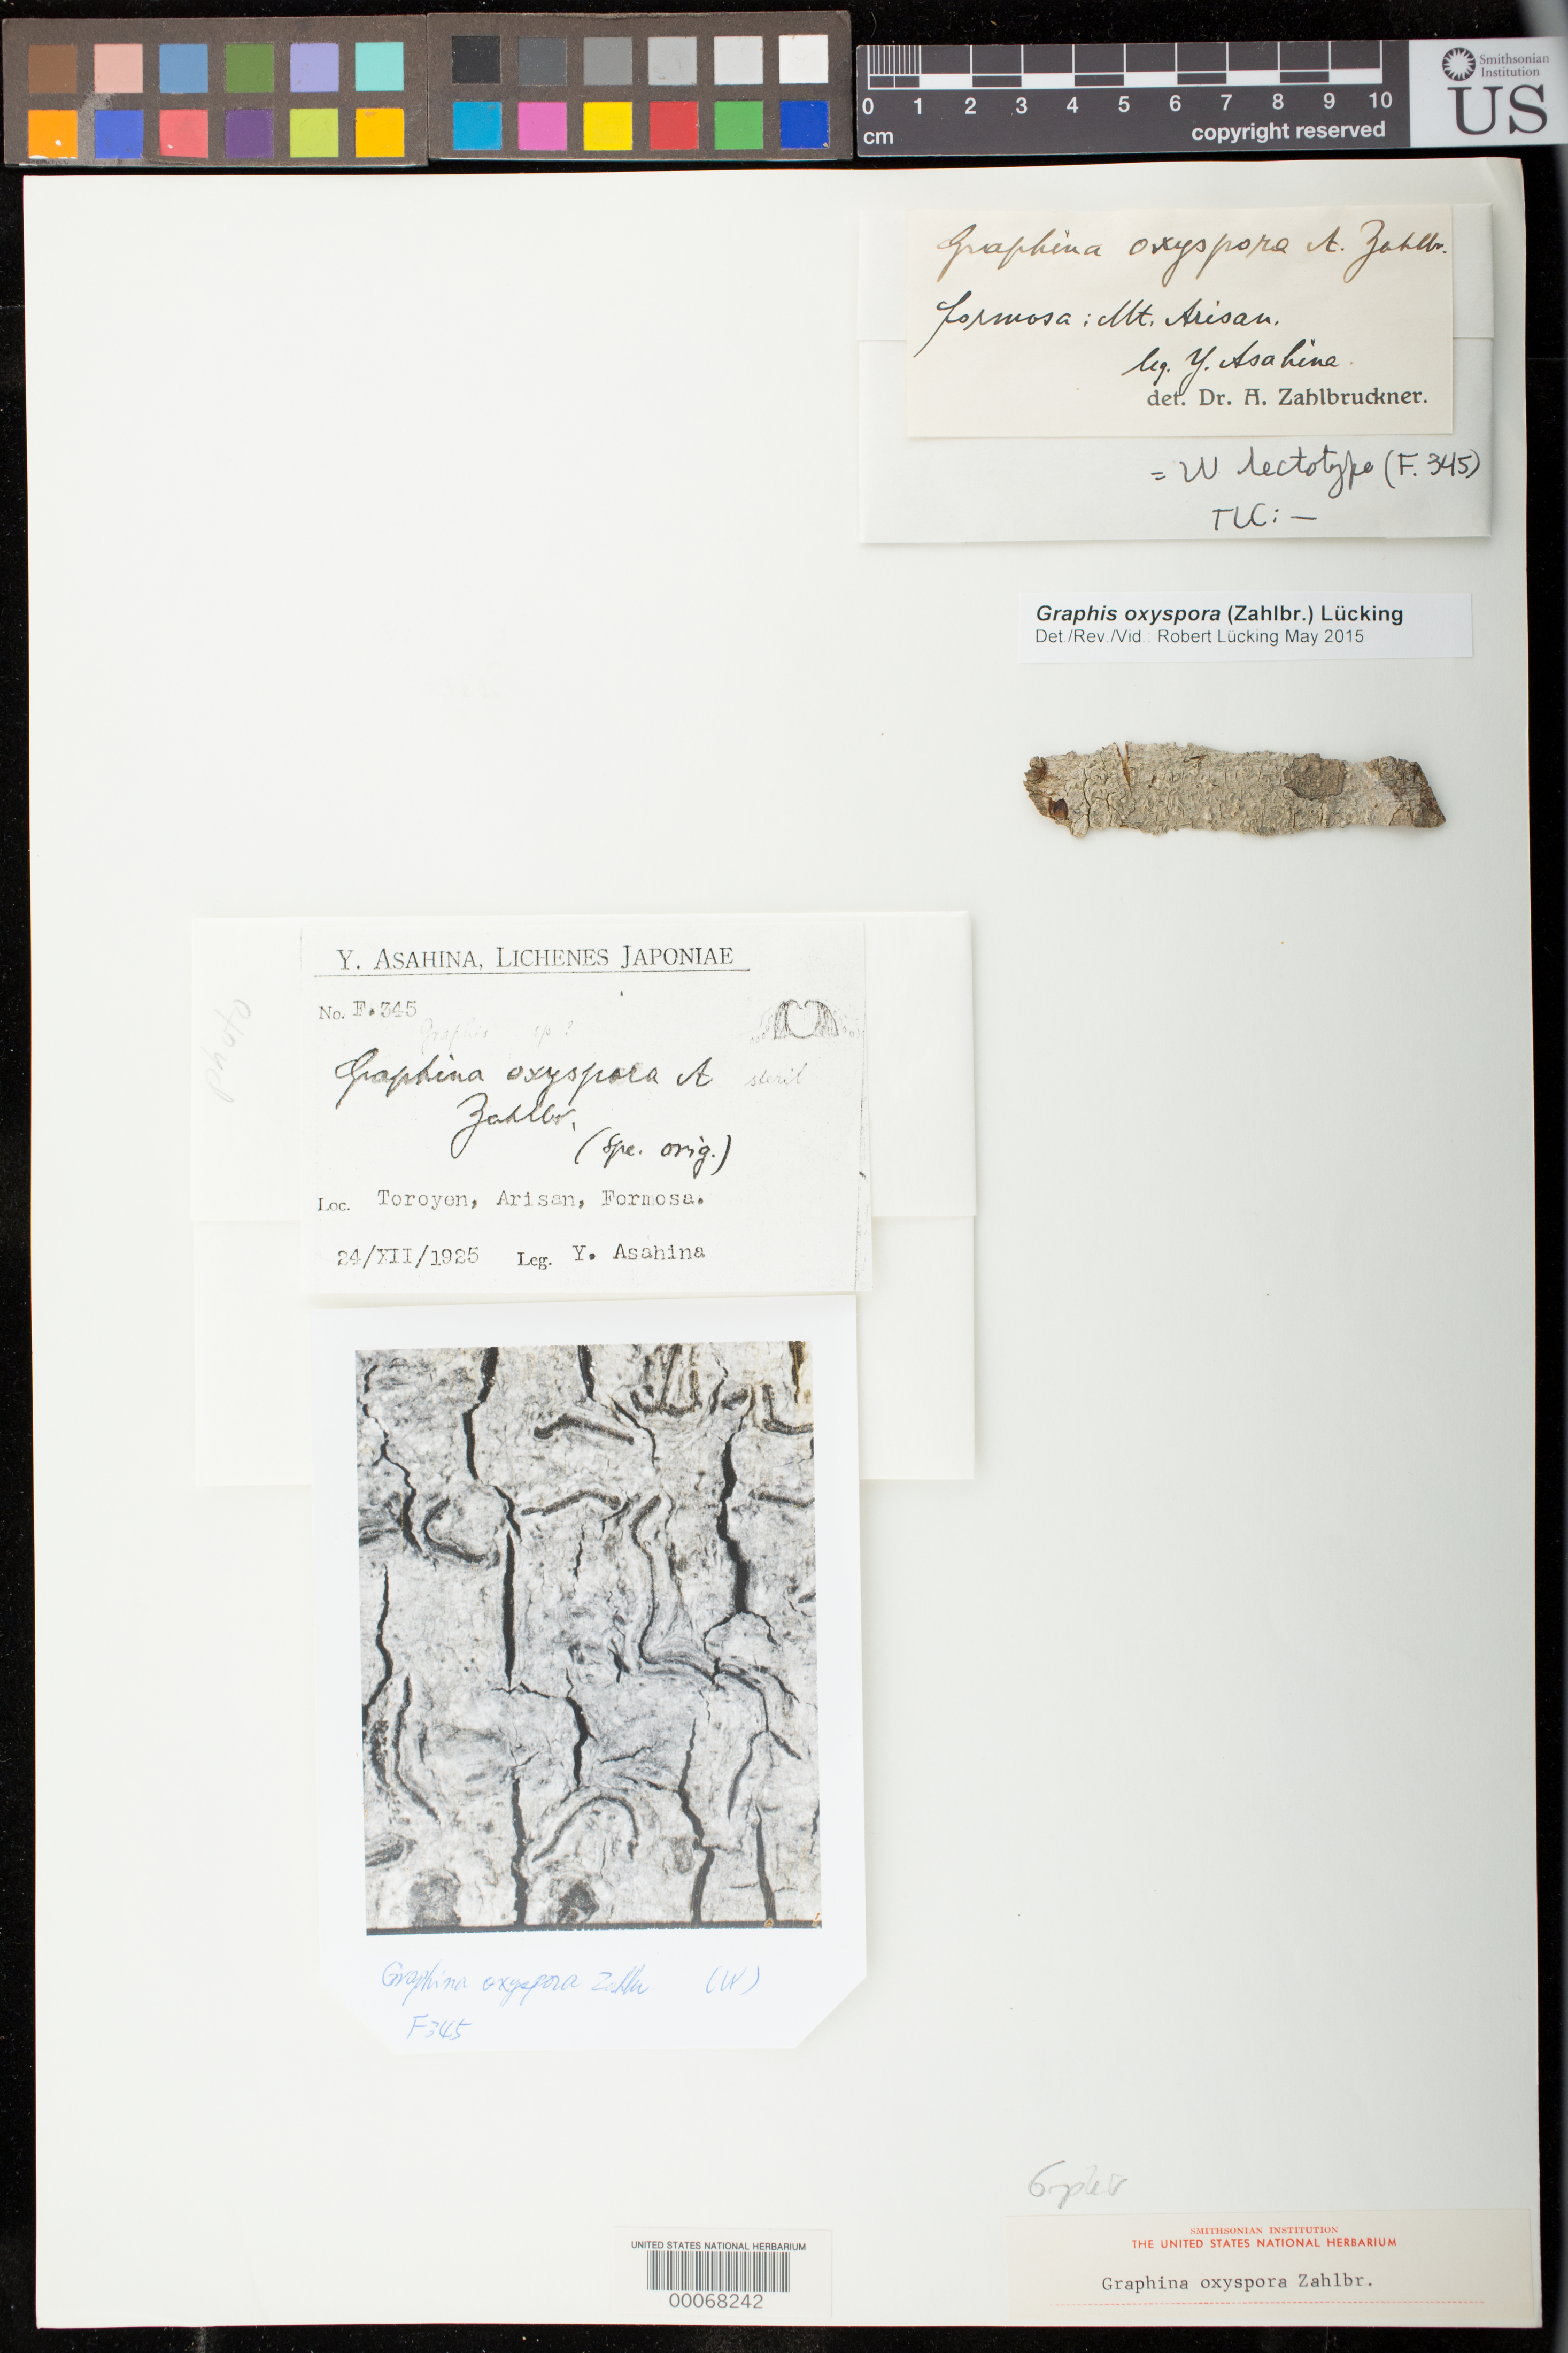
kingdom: Fungi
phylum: Ascomycota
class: Lecanoromycetes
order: Ostropales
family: Graphidaceae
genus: Graphina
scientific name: Graphina oxyspora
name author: Zahlbr.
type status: Isotype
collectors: Y. Asahina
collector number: F.345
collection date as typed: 24 Dec 1925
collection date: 1925-12-24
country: Taiwan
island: Taiwan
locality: Formosa: Mt. Arisan.